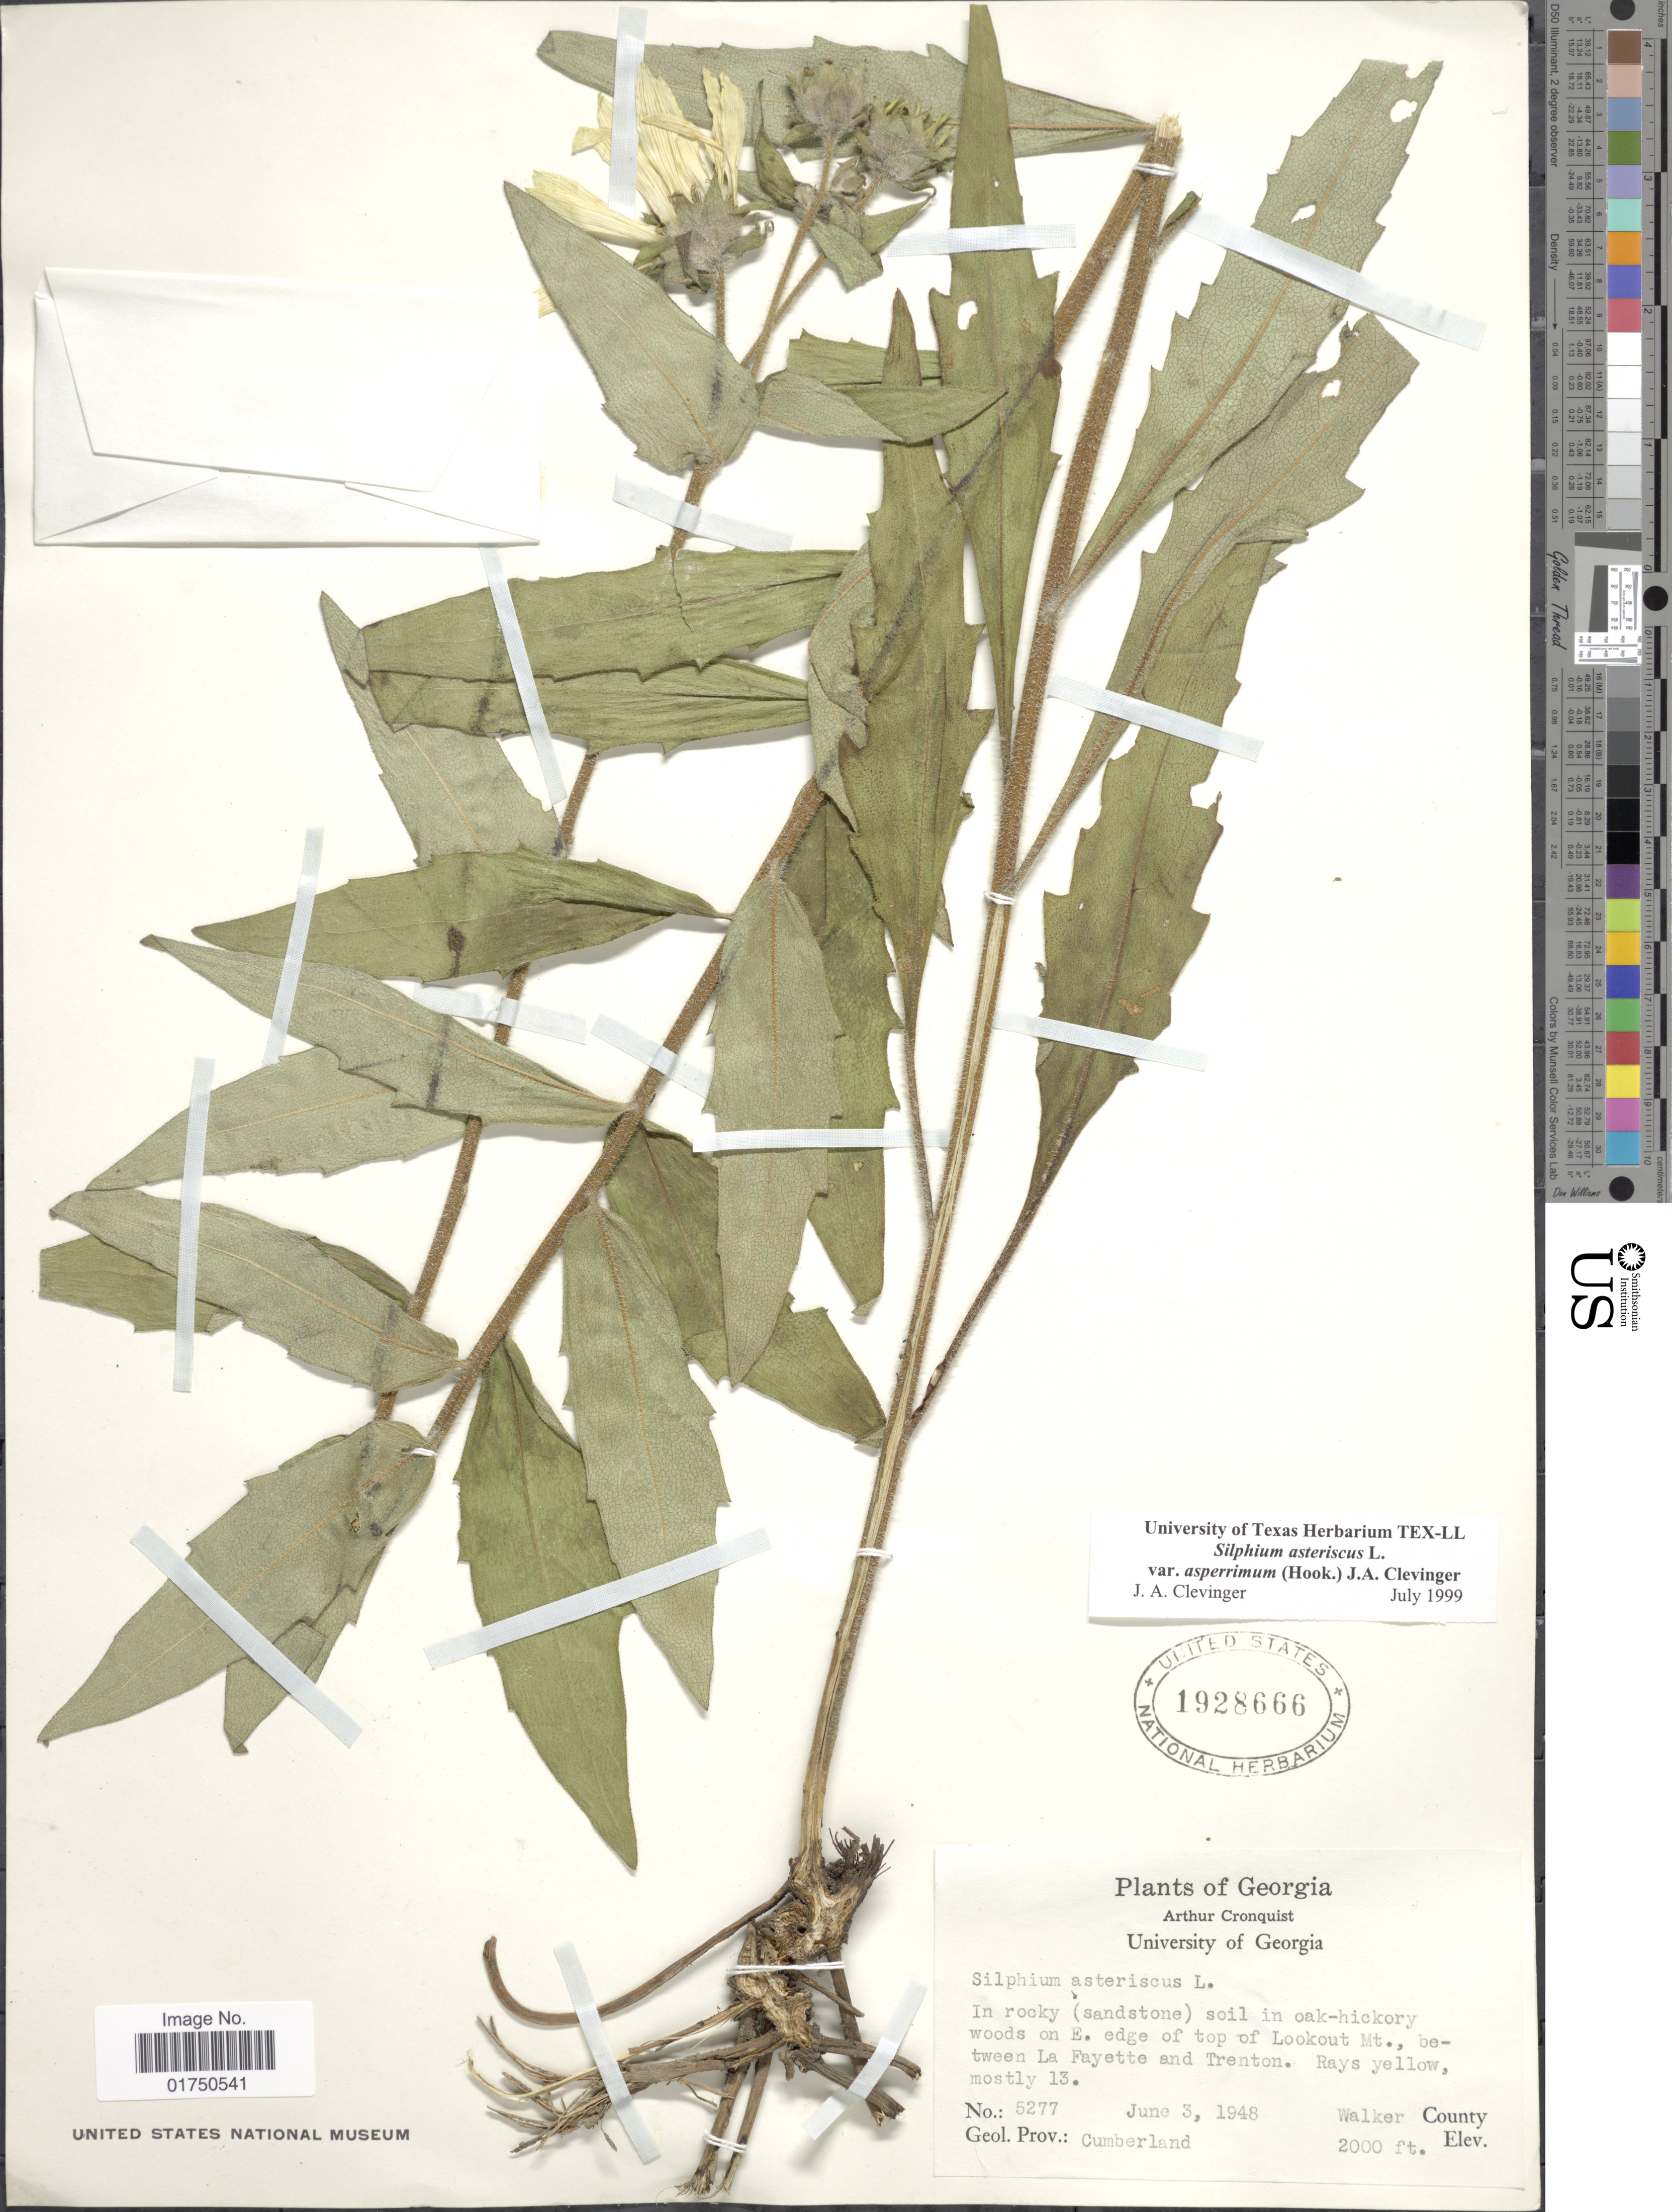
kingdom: Plantae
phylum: Tracheophyta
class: Magnoliopsida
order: Asterales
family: Asteraceae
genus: Silphium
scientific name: Silphium asteriscus var. asperrimum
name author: (Hook.) Clevinger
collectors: A. J. Cronquist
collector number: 5277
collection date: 1948-06-03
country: United States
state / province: Georgia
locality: In rocky (sandstone) soil in oak-hickory woods on E. edge of top of Lookout Mt., between La Fayette and Trenton. Walker County. Geol. prov.: Cumberland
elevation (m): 610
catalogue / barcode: US 1928666